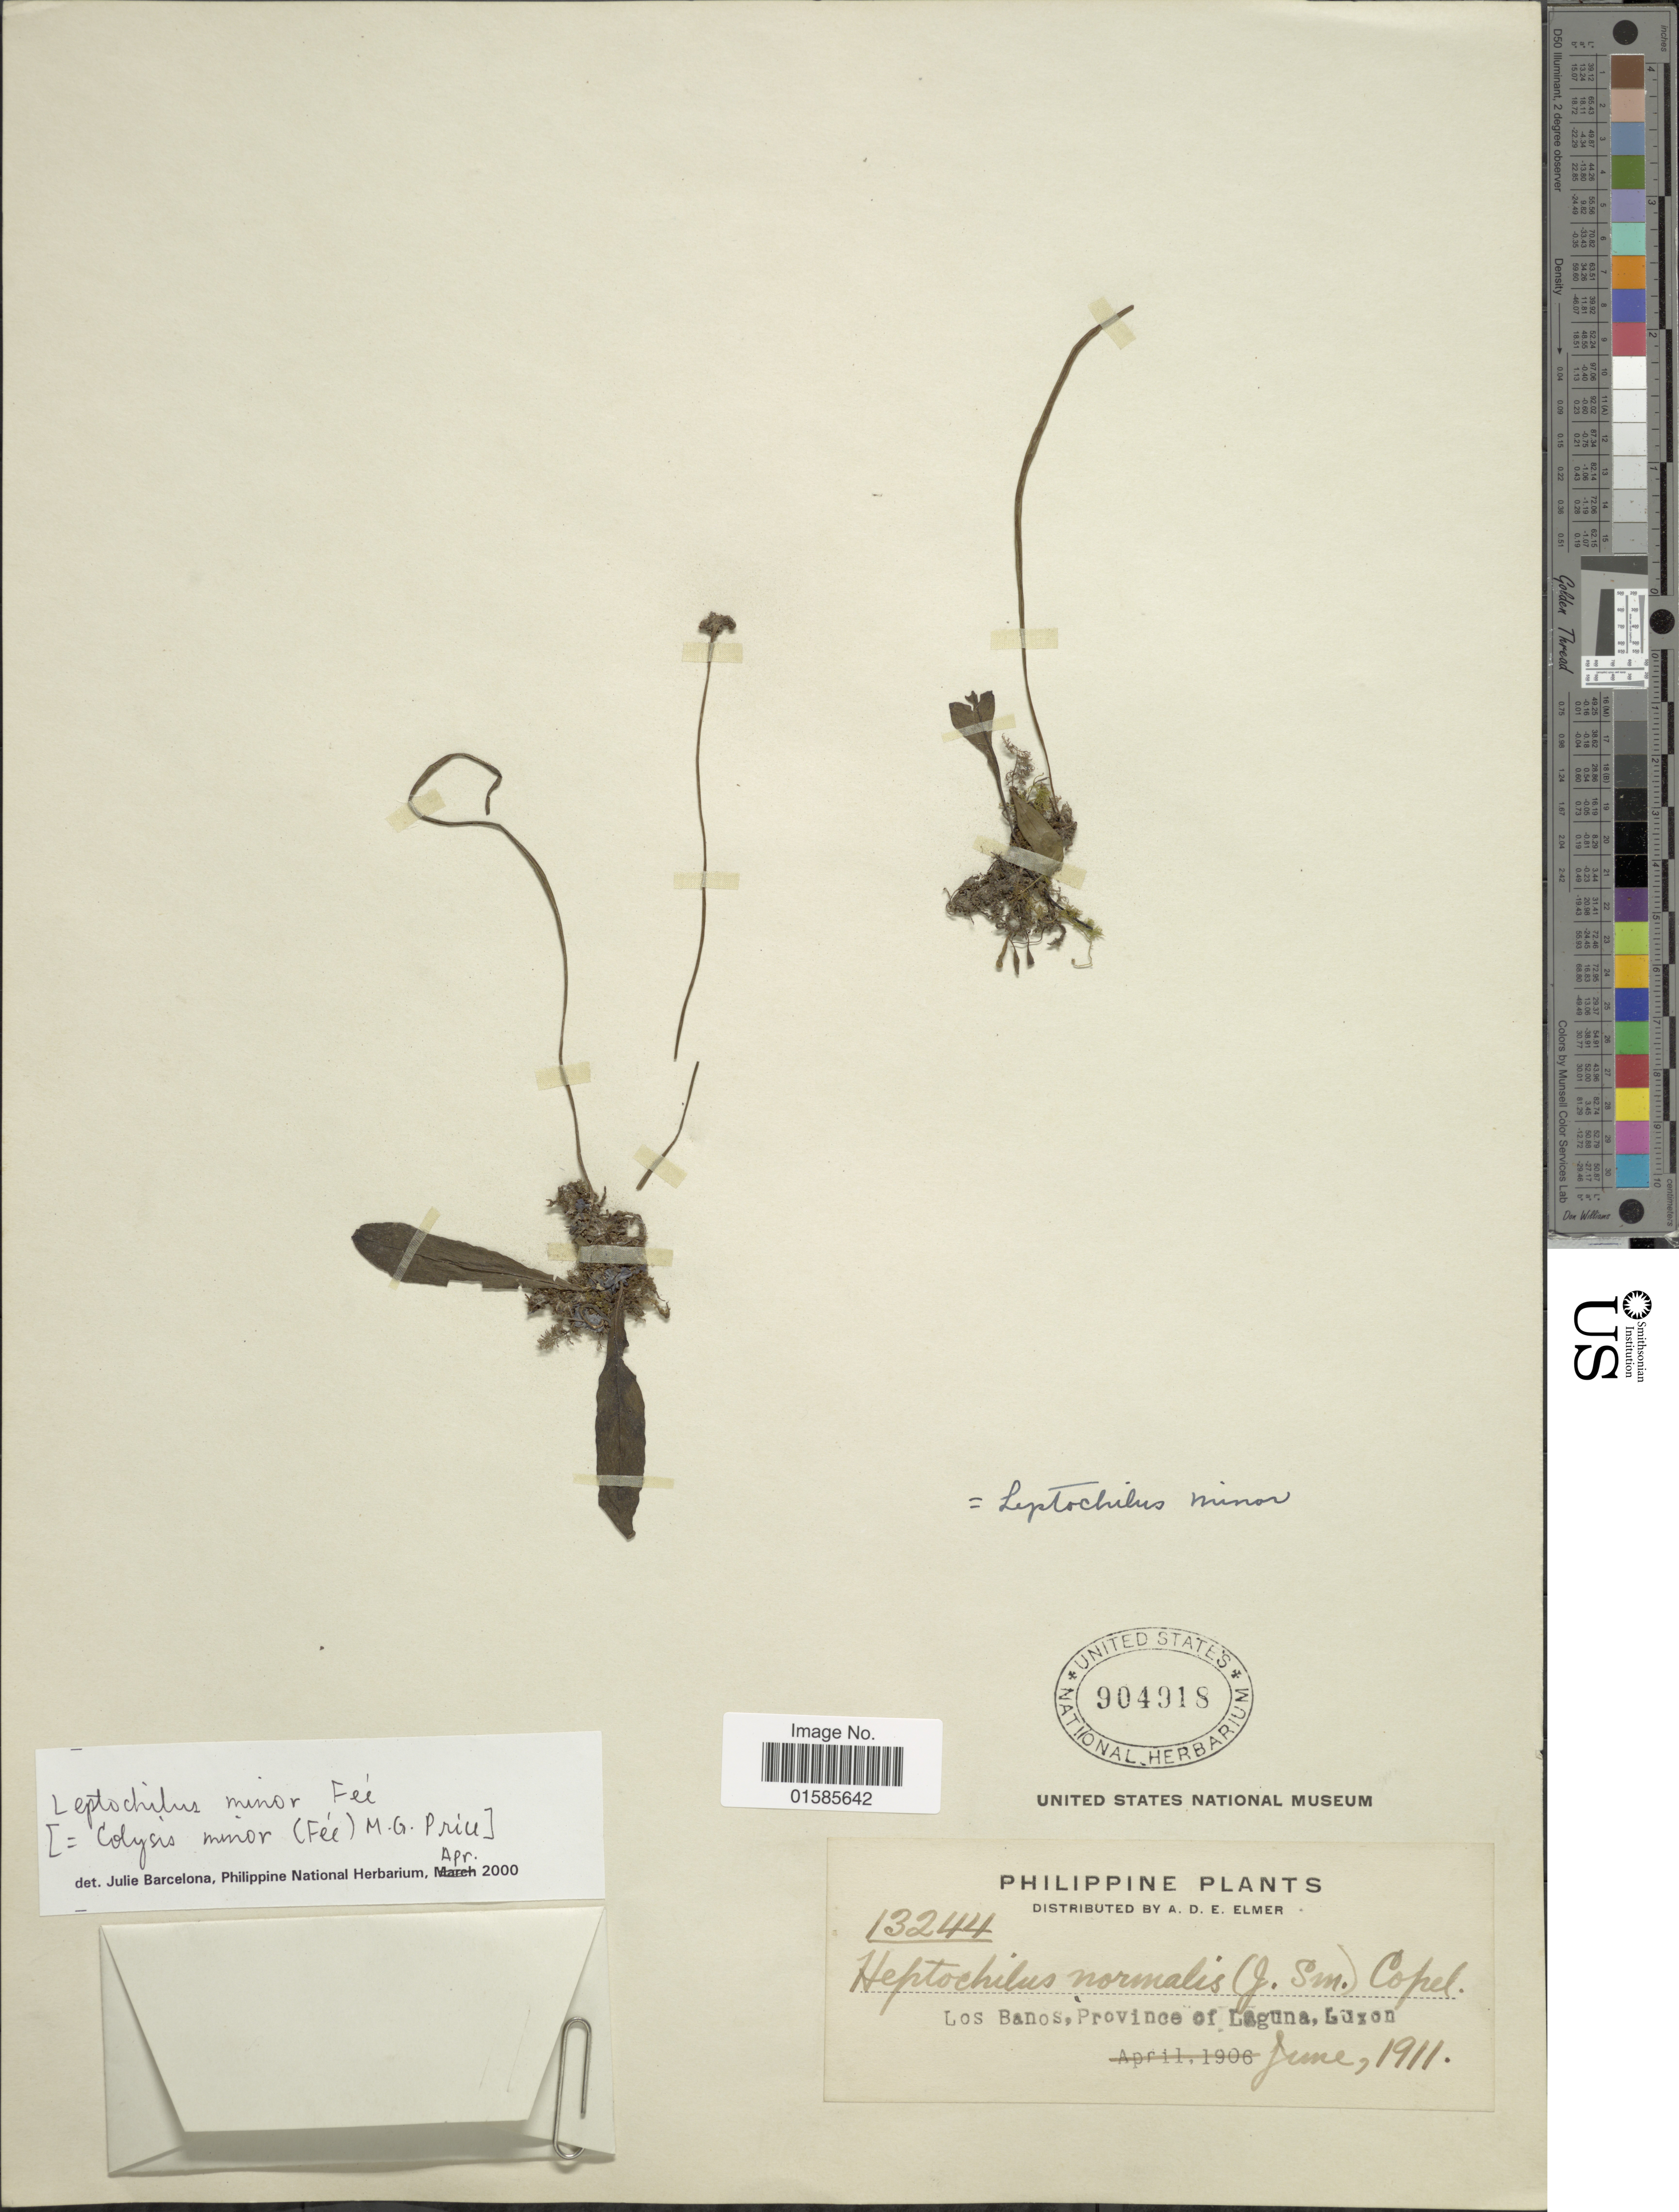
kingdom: Plantae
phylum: Tracheophyta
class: Polypodiopsida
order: Polypodiales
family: Polypodiaceae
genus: Leptochilus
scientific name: Leptochilus minor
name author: Fée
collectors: A. D. E. Elmer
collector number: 13244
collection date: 1911-06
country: Philippines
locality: Los Banos, province of Laguna, Luzon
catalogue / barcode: US 904918